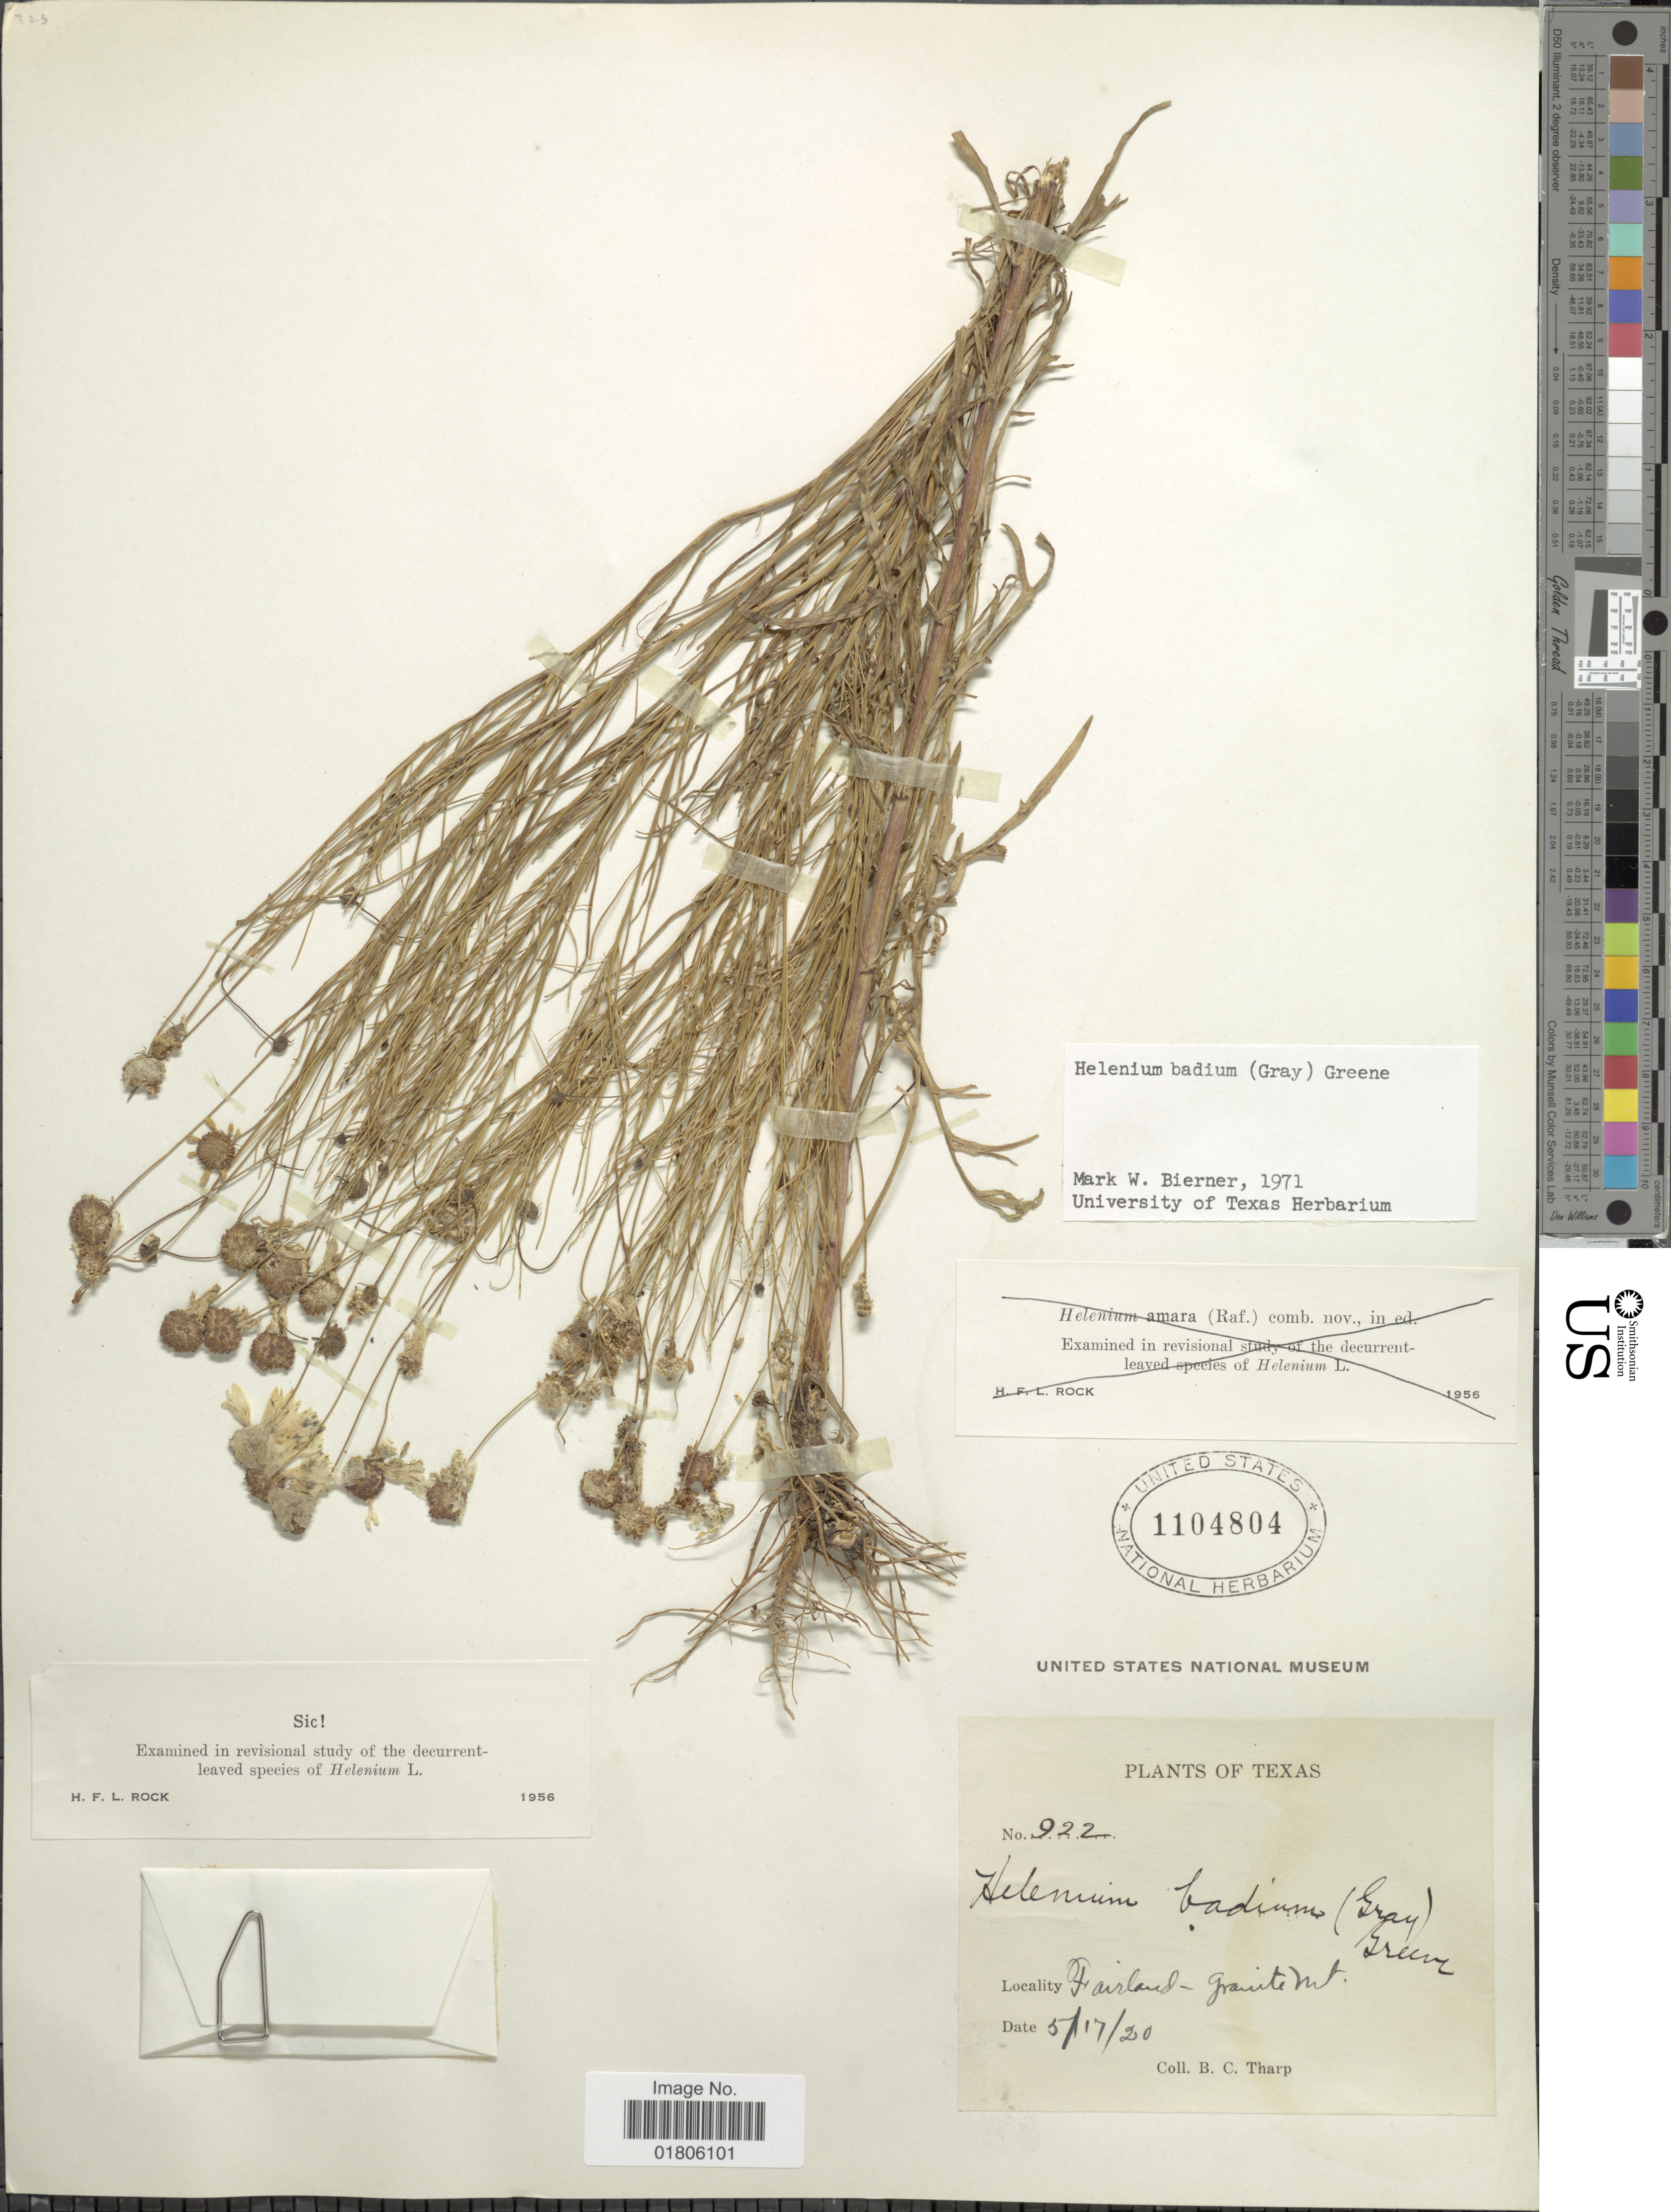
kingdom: Plantae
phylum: Tracheophyta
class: Magnoliopsida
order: Asterales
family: Asteraceae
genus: Helenium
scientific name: Helenium badium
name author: (A. Gray) Greene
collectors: B. C. Tharp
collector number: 922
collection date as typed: Transcribed d/m/y: 17/5/20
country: United States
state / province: Texas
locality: Failand Granite Mt.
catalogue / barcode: US 1104804